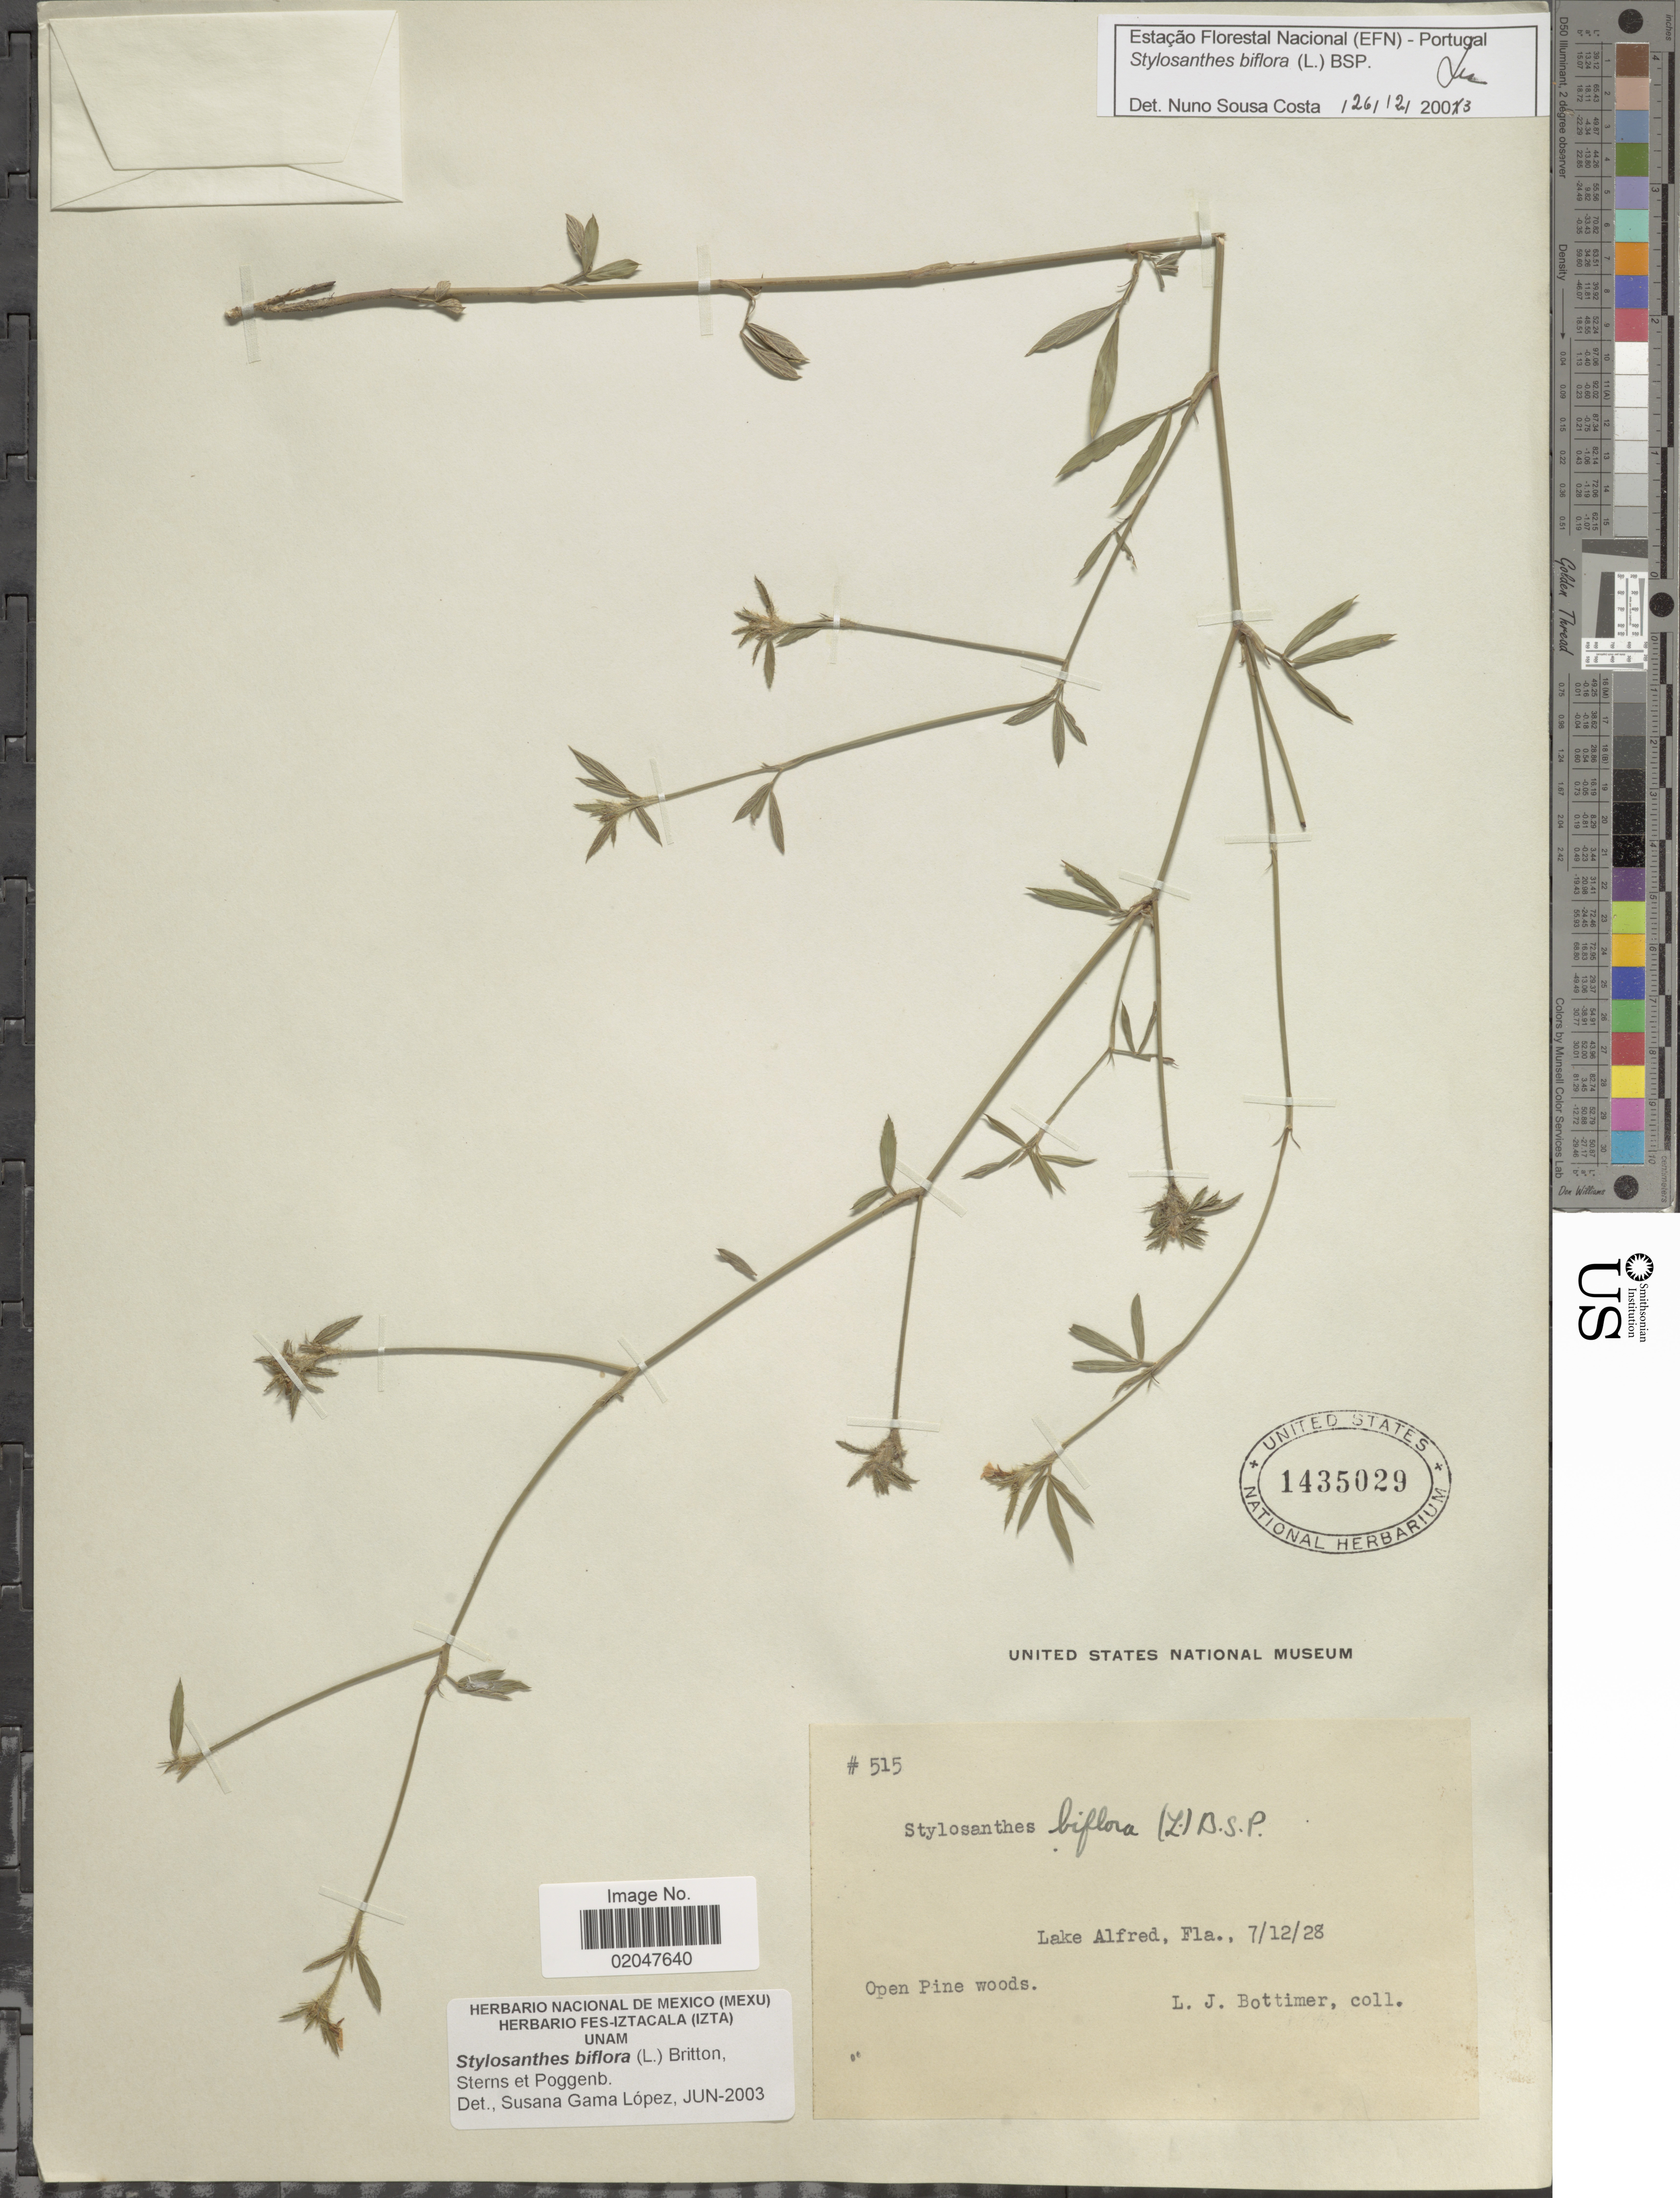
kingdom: Plantae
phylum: Tracheophyta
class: Magnoliopsida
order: Fabales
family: Fabaceae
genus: Stylosanthes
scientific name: Stylosanthes biflora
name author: (L.) Britton et al.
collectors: L. Bottimer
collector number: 515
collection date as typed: Transcribed d/m/y: 12/7/28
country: United States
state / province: Florida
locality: Lake Alfred, Fla.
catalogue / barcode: US 1435029